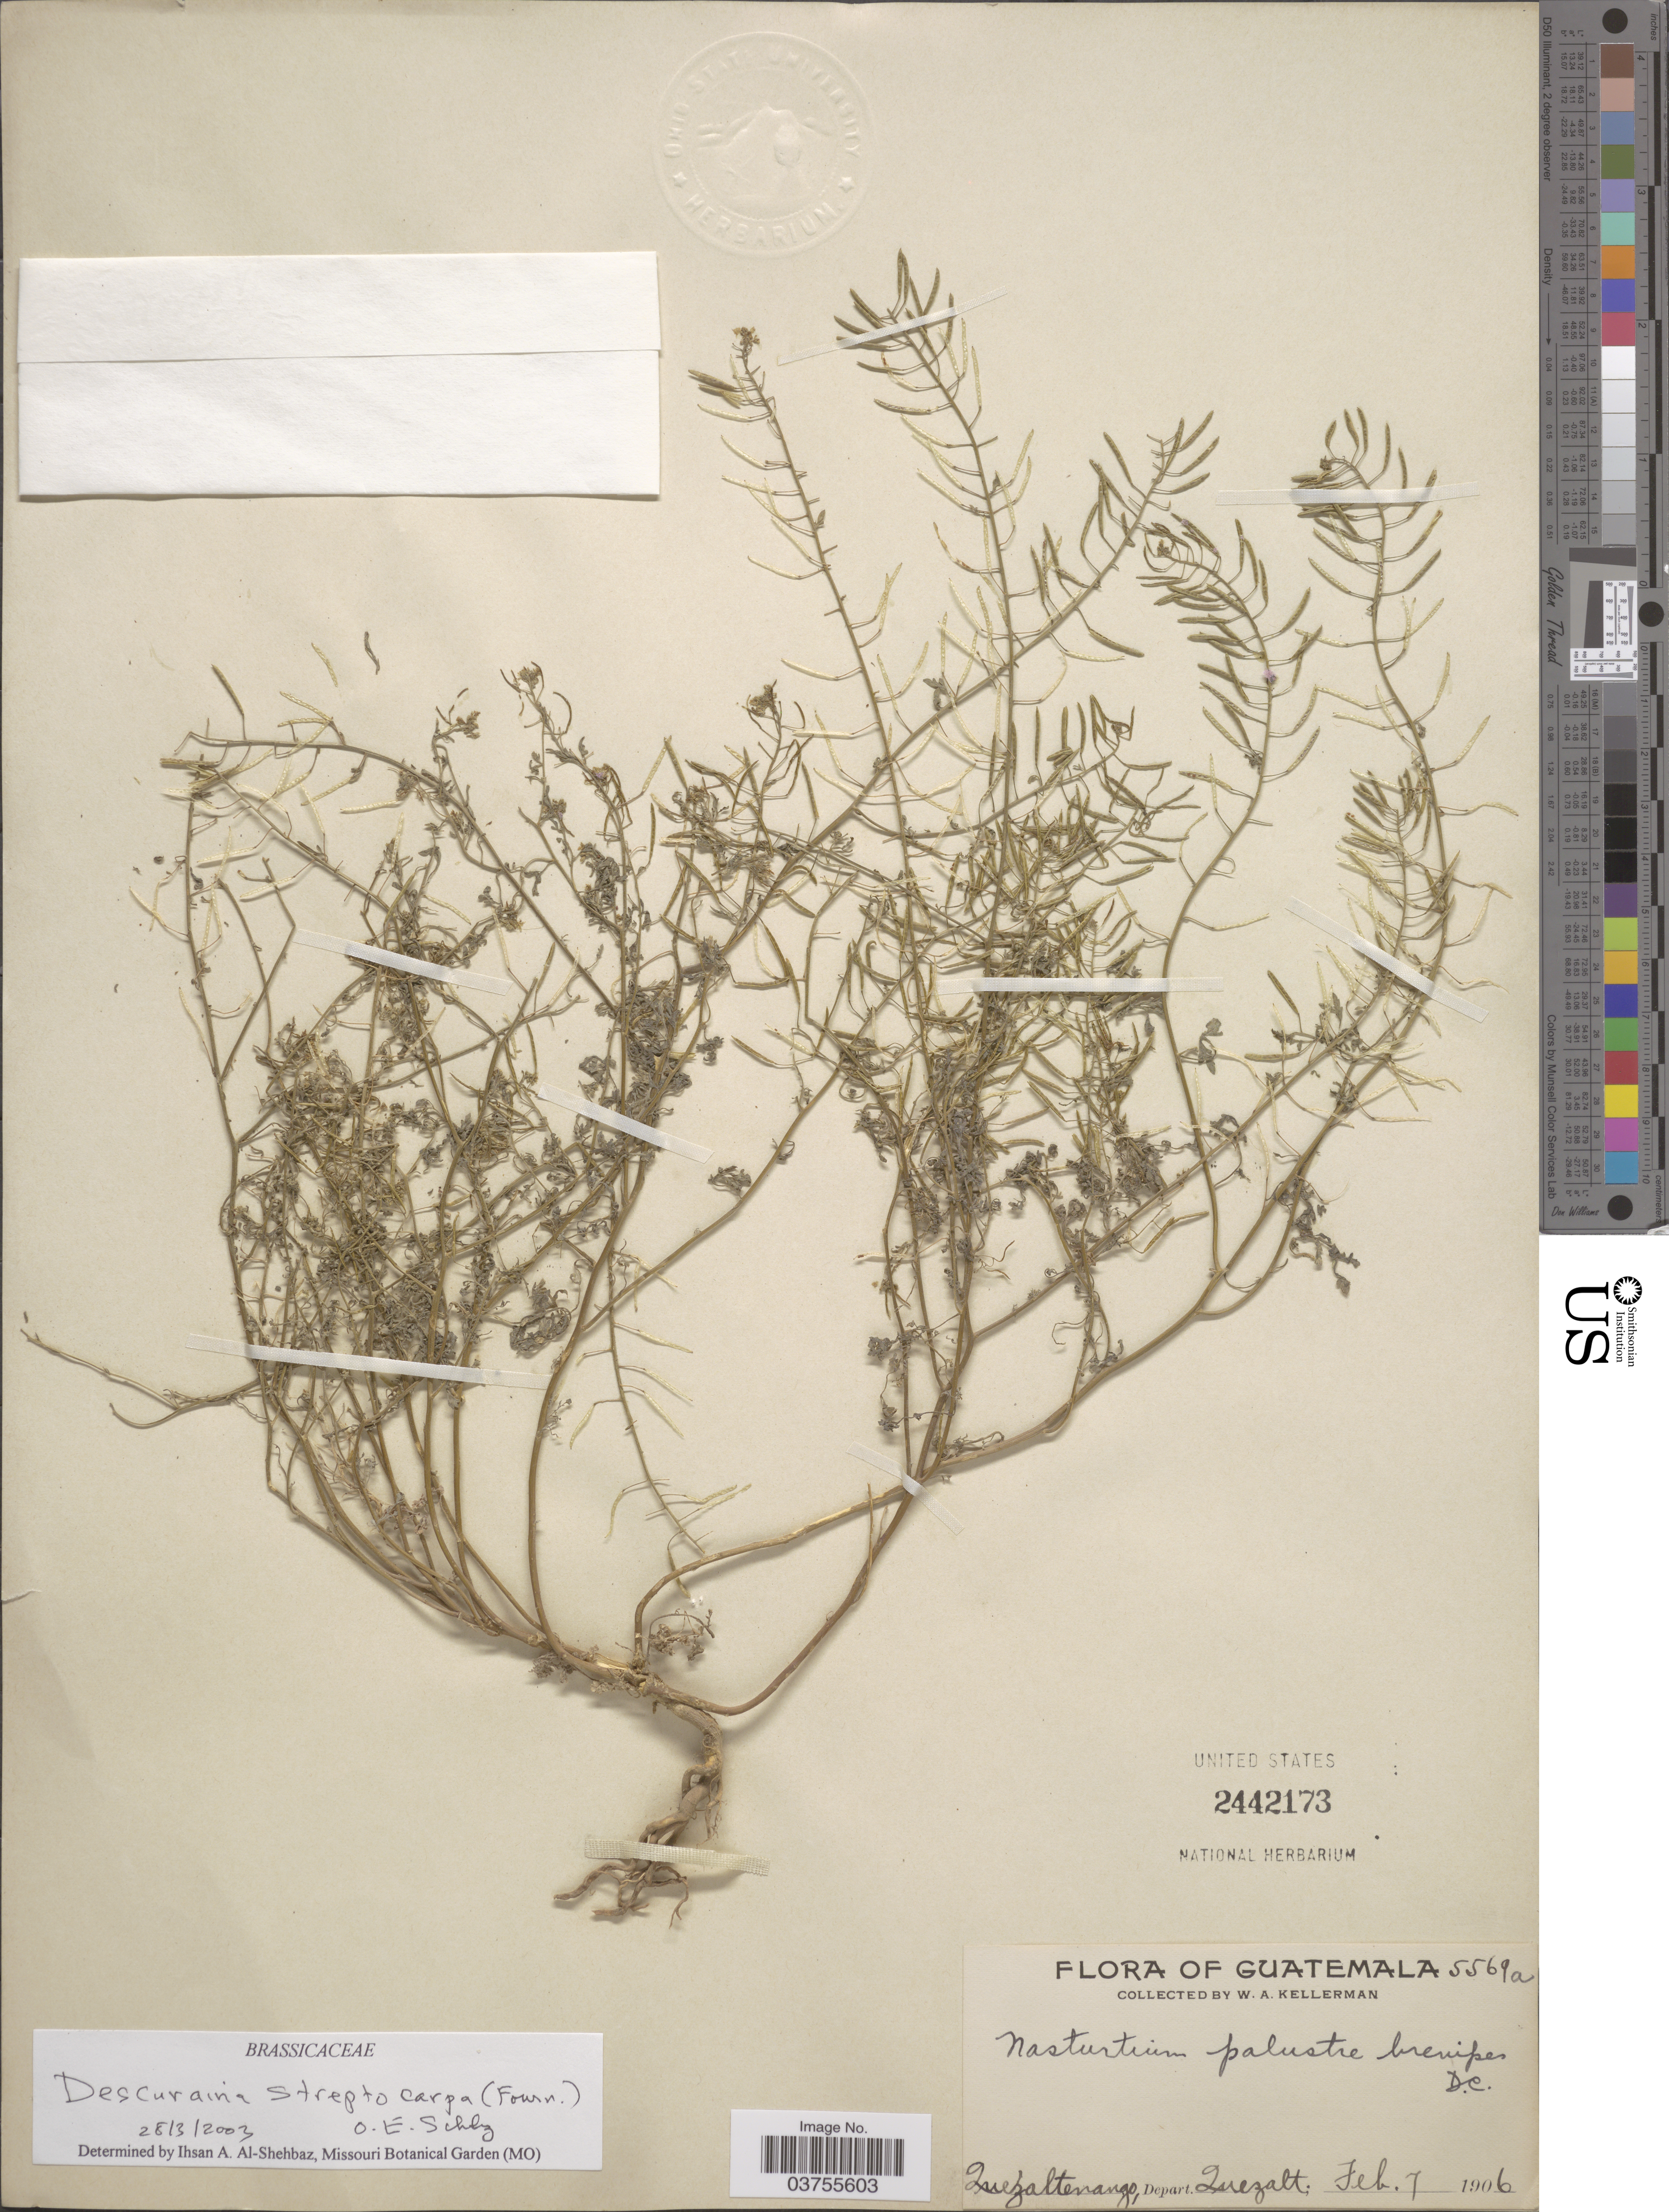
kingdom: Plantae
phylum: Tracheophyta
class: Magnoliopsida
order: Brassicales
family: Brassicaceae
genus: Descurainia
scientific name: Descurainia streptocarpa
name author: (E. Fourn. & C.A. Mey.) O.E. Schulz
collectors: W. Kellerman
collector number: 5569a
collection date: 1906-02-07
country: Guatemala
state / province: Quetzaltenango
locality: Depart. Quezaltenango.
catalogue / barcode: US 2442173